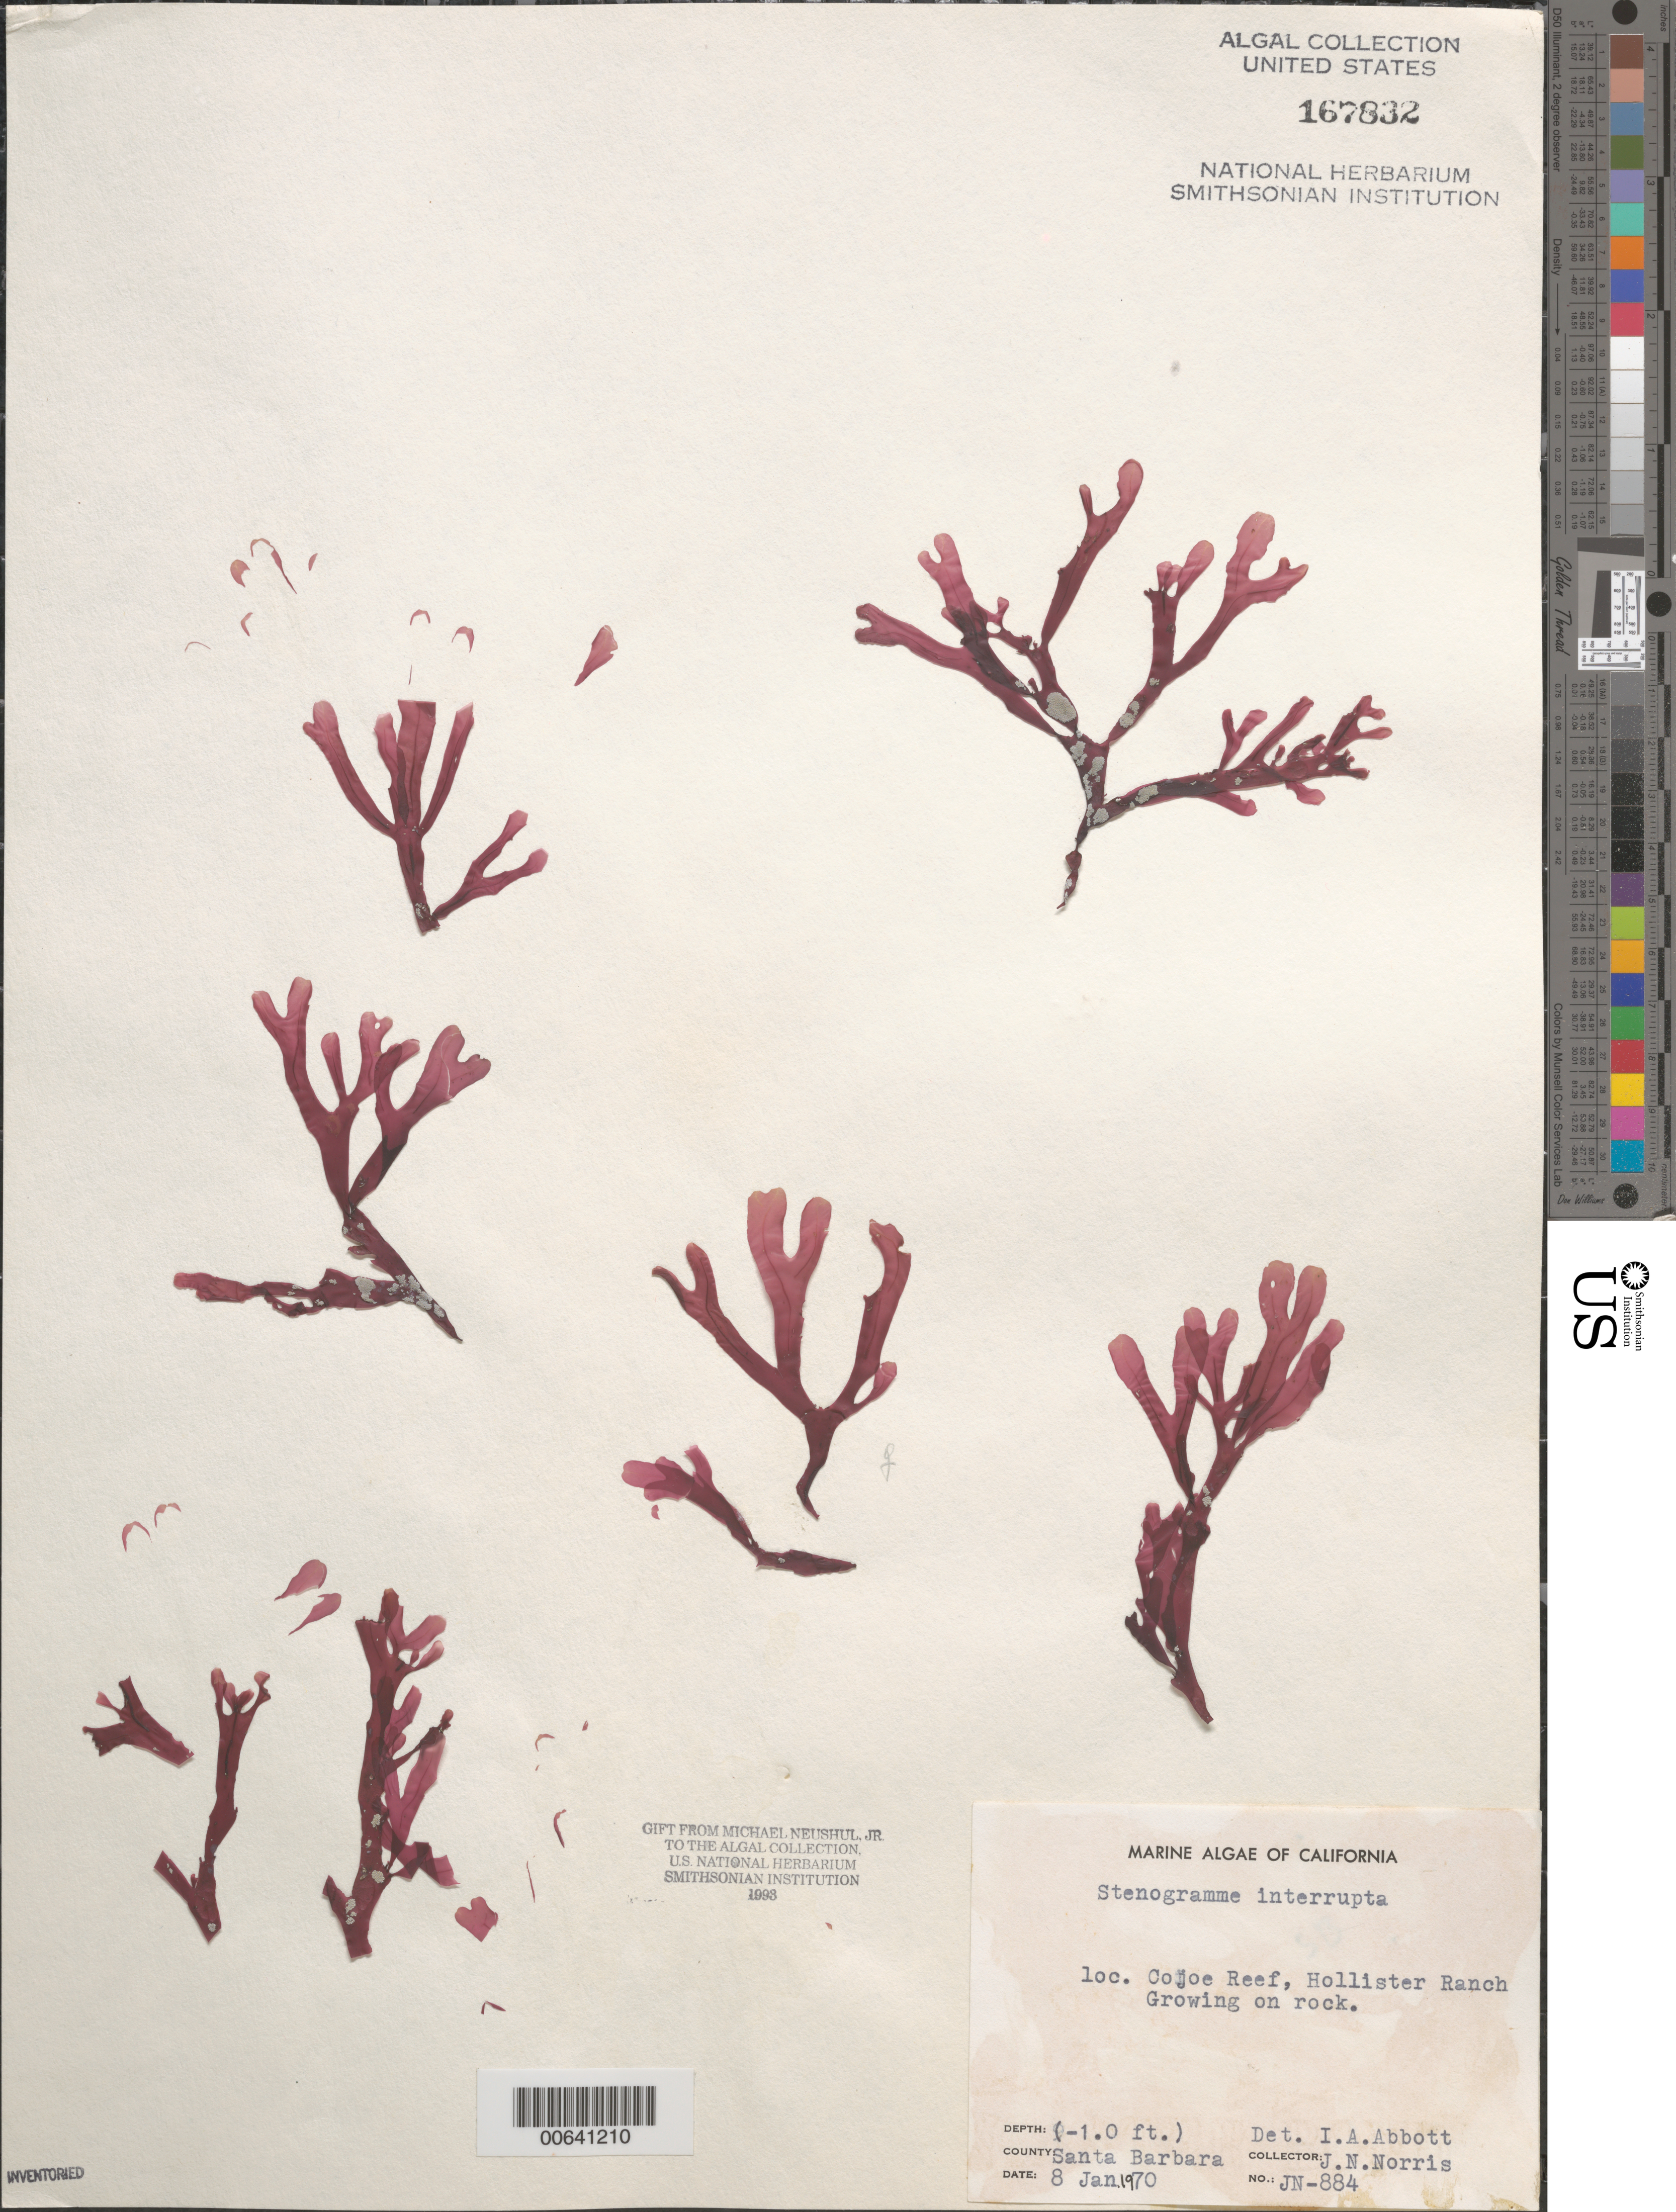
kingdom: Plantae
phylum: Rhodophyta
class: Florideophyceae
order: Gigartinales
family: Phyllophoraceae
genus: Stenogramma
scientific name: Stenogramma interruptum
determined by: Abbott, Isabella A.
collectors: J. N. Norris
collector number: JN-884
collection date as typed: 08 Jan 1970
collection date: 1970-01-08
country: United States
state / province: California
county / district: Santa Barbara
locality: Cojo Reef, Hollister Ranch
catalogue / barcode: US 167832